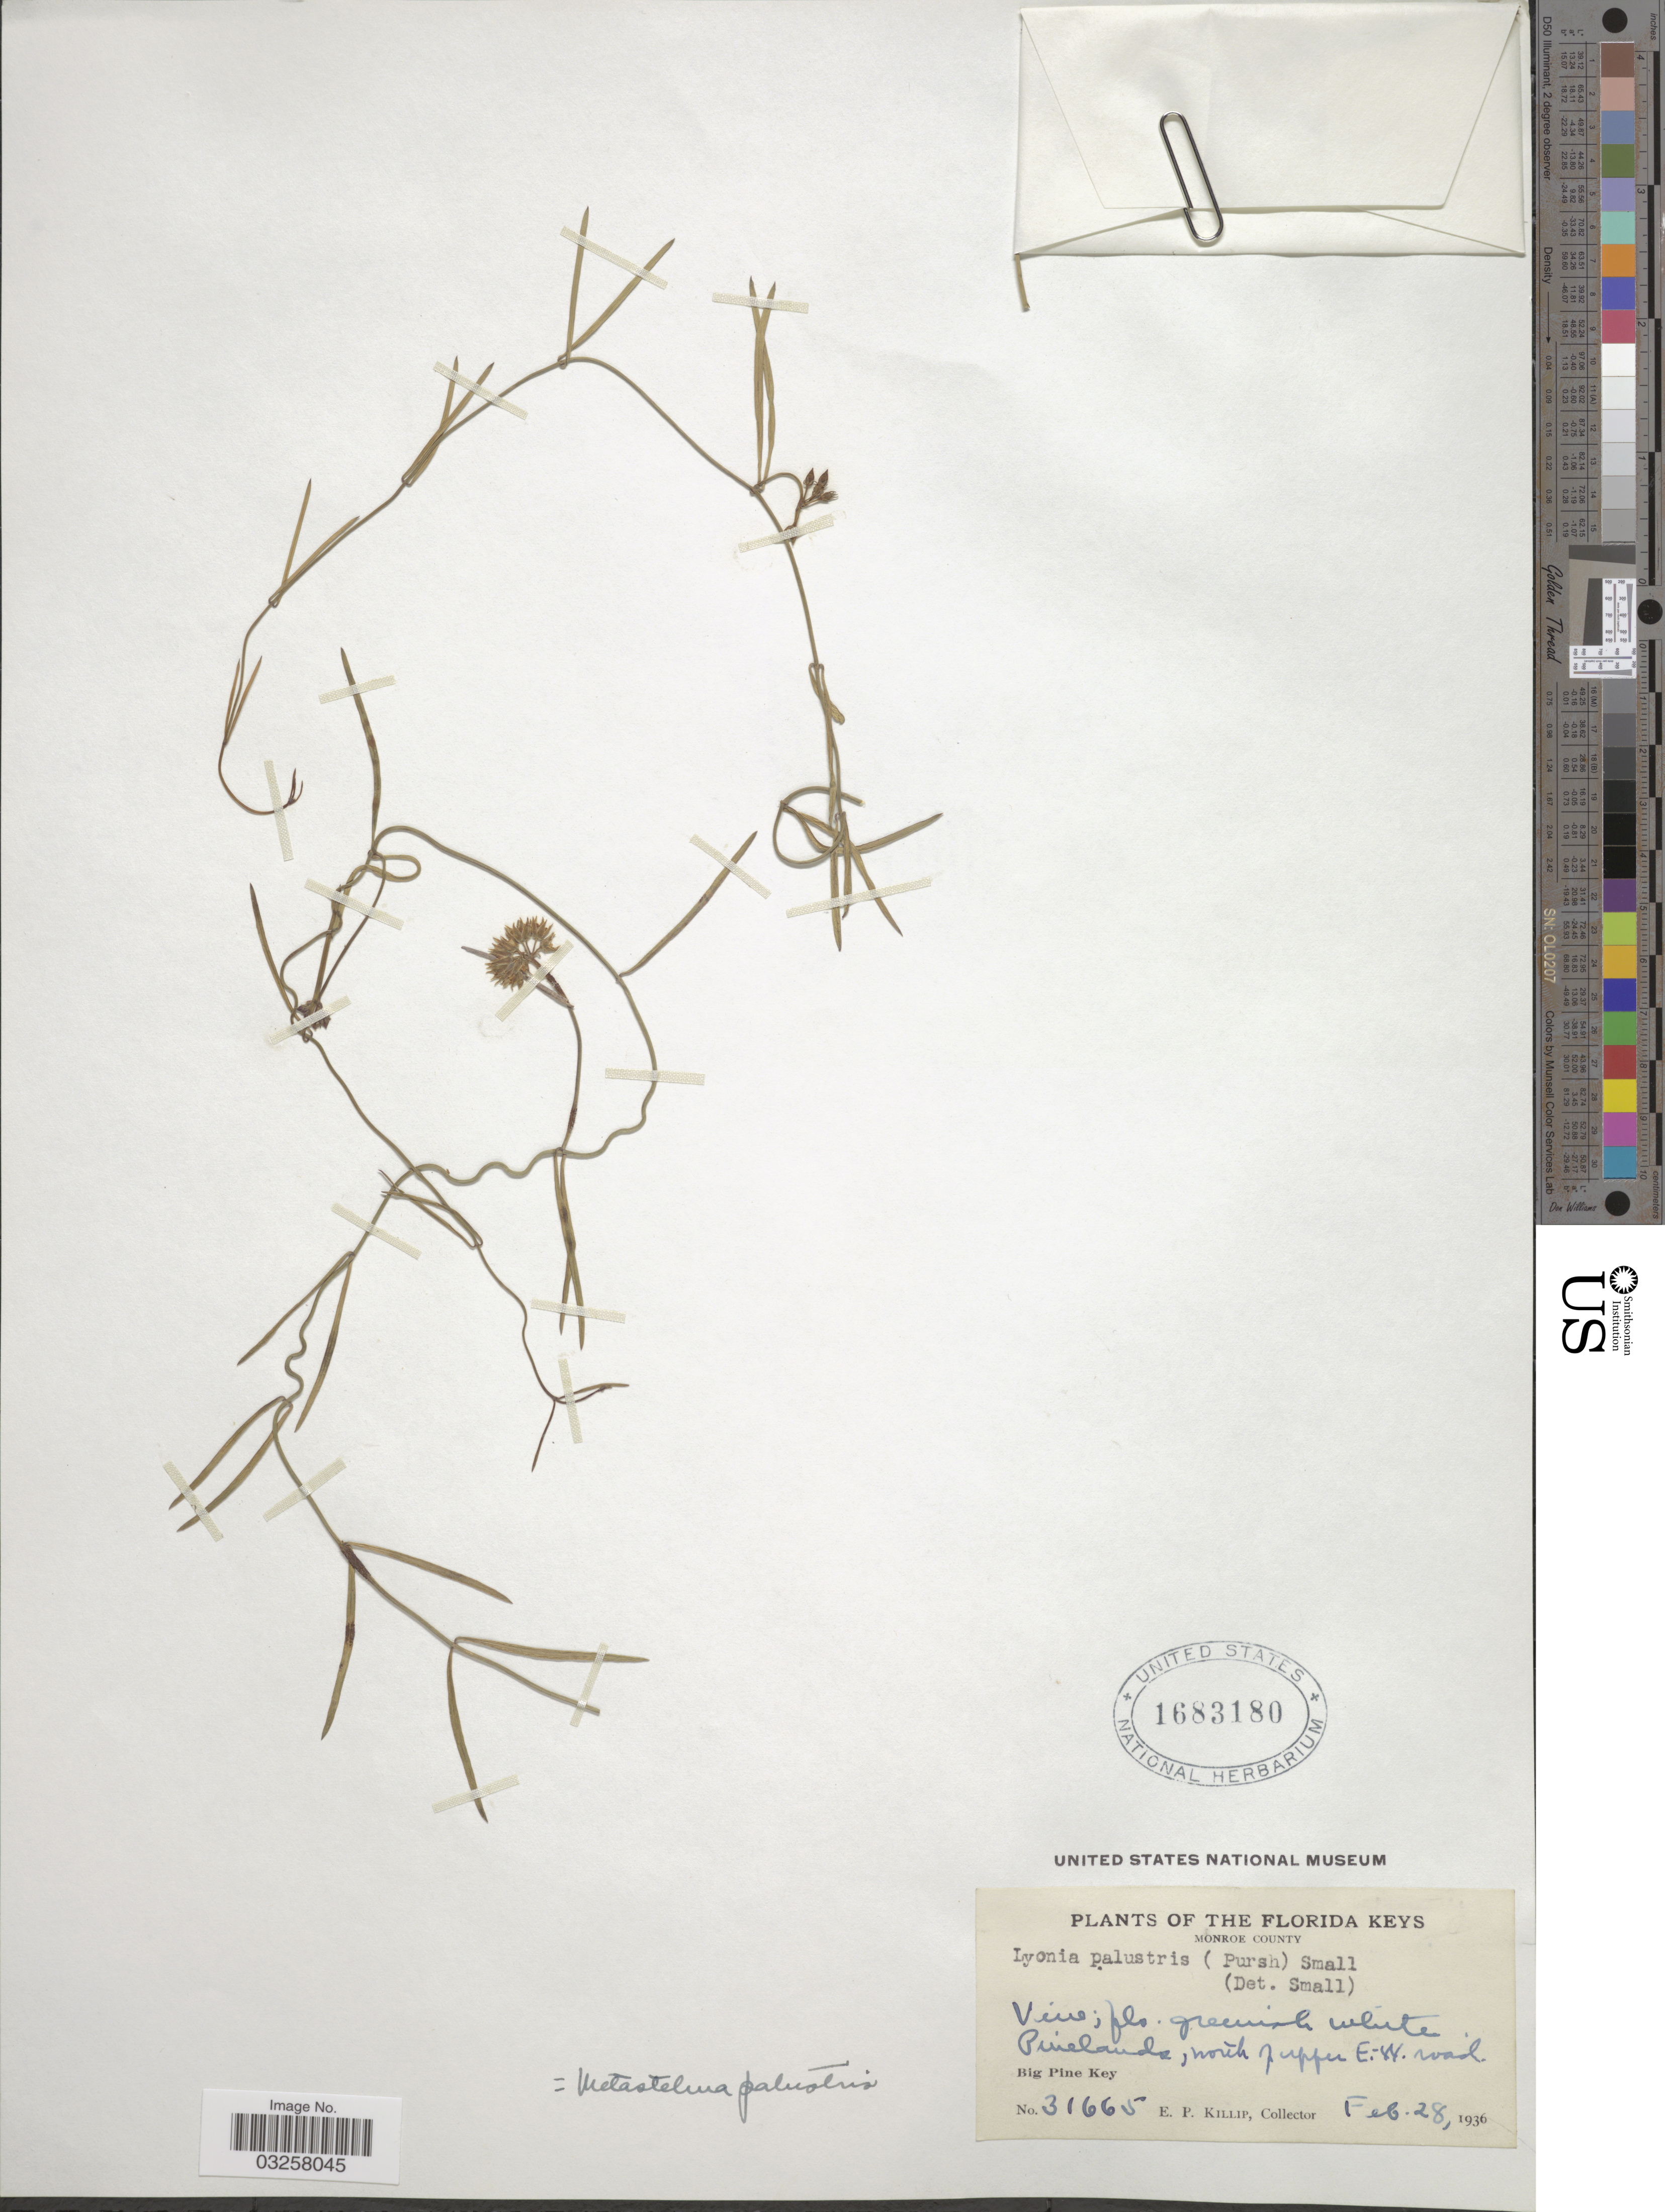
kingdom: Plantae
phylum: Tracheophyta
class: Magnoliopsida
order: Gentianales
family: Apocynaceae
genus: Metastelma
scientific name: Metastelma palustre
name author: (Pursh) Schltr.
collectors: E. P. Killip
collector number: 31665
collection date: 1936-02-28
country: United States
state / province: Florida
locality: The Florida Keys. Monroe County. Pinelands, north of upper E.-W. road. Big Pine Key.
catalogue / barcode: US 1683180